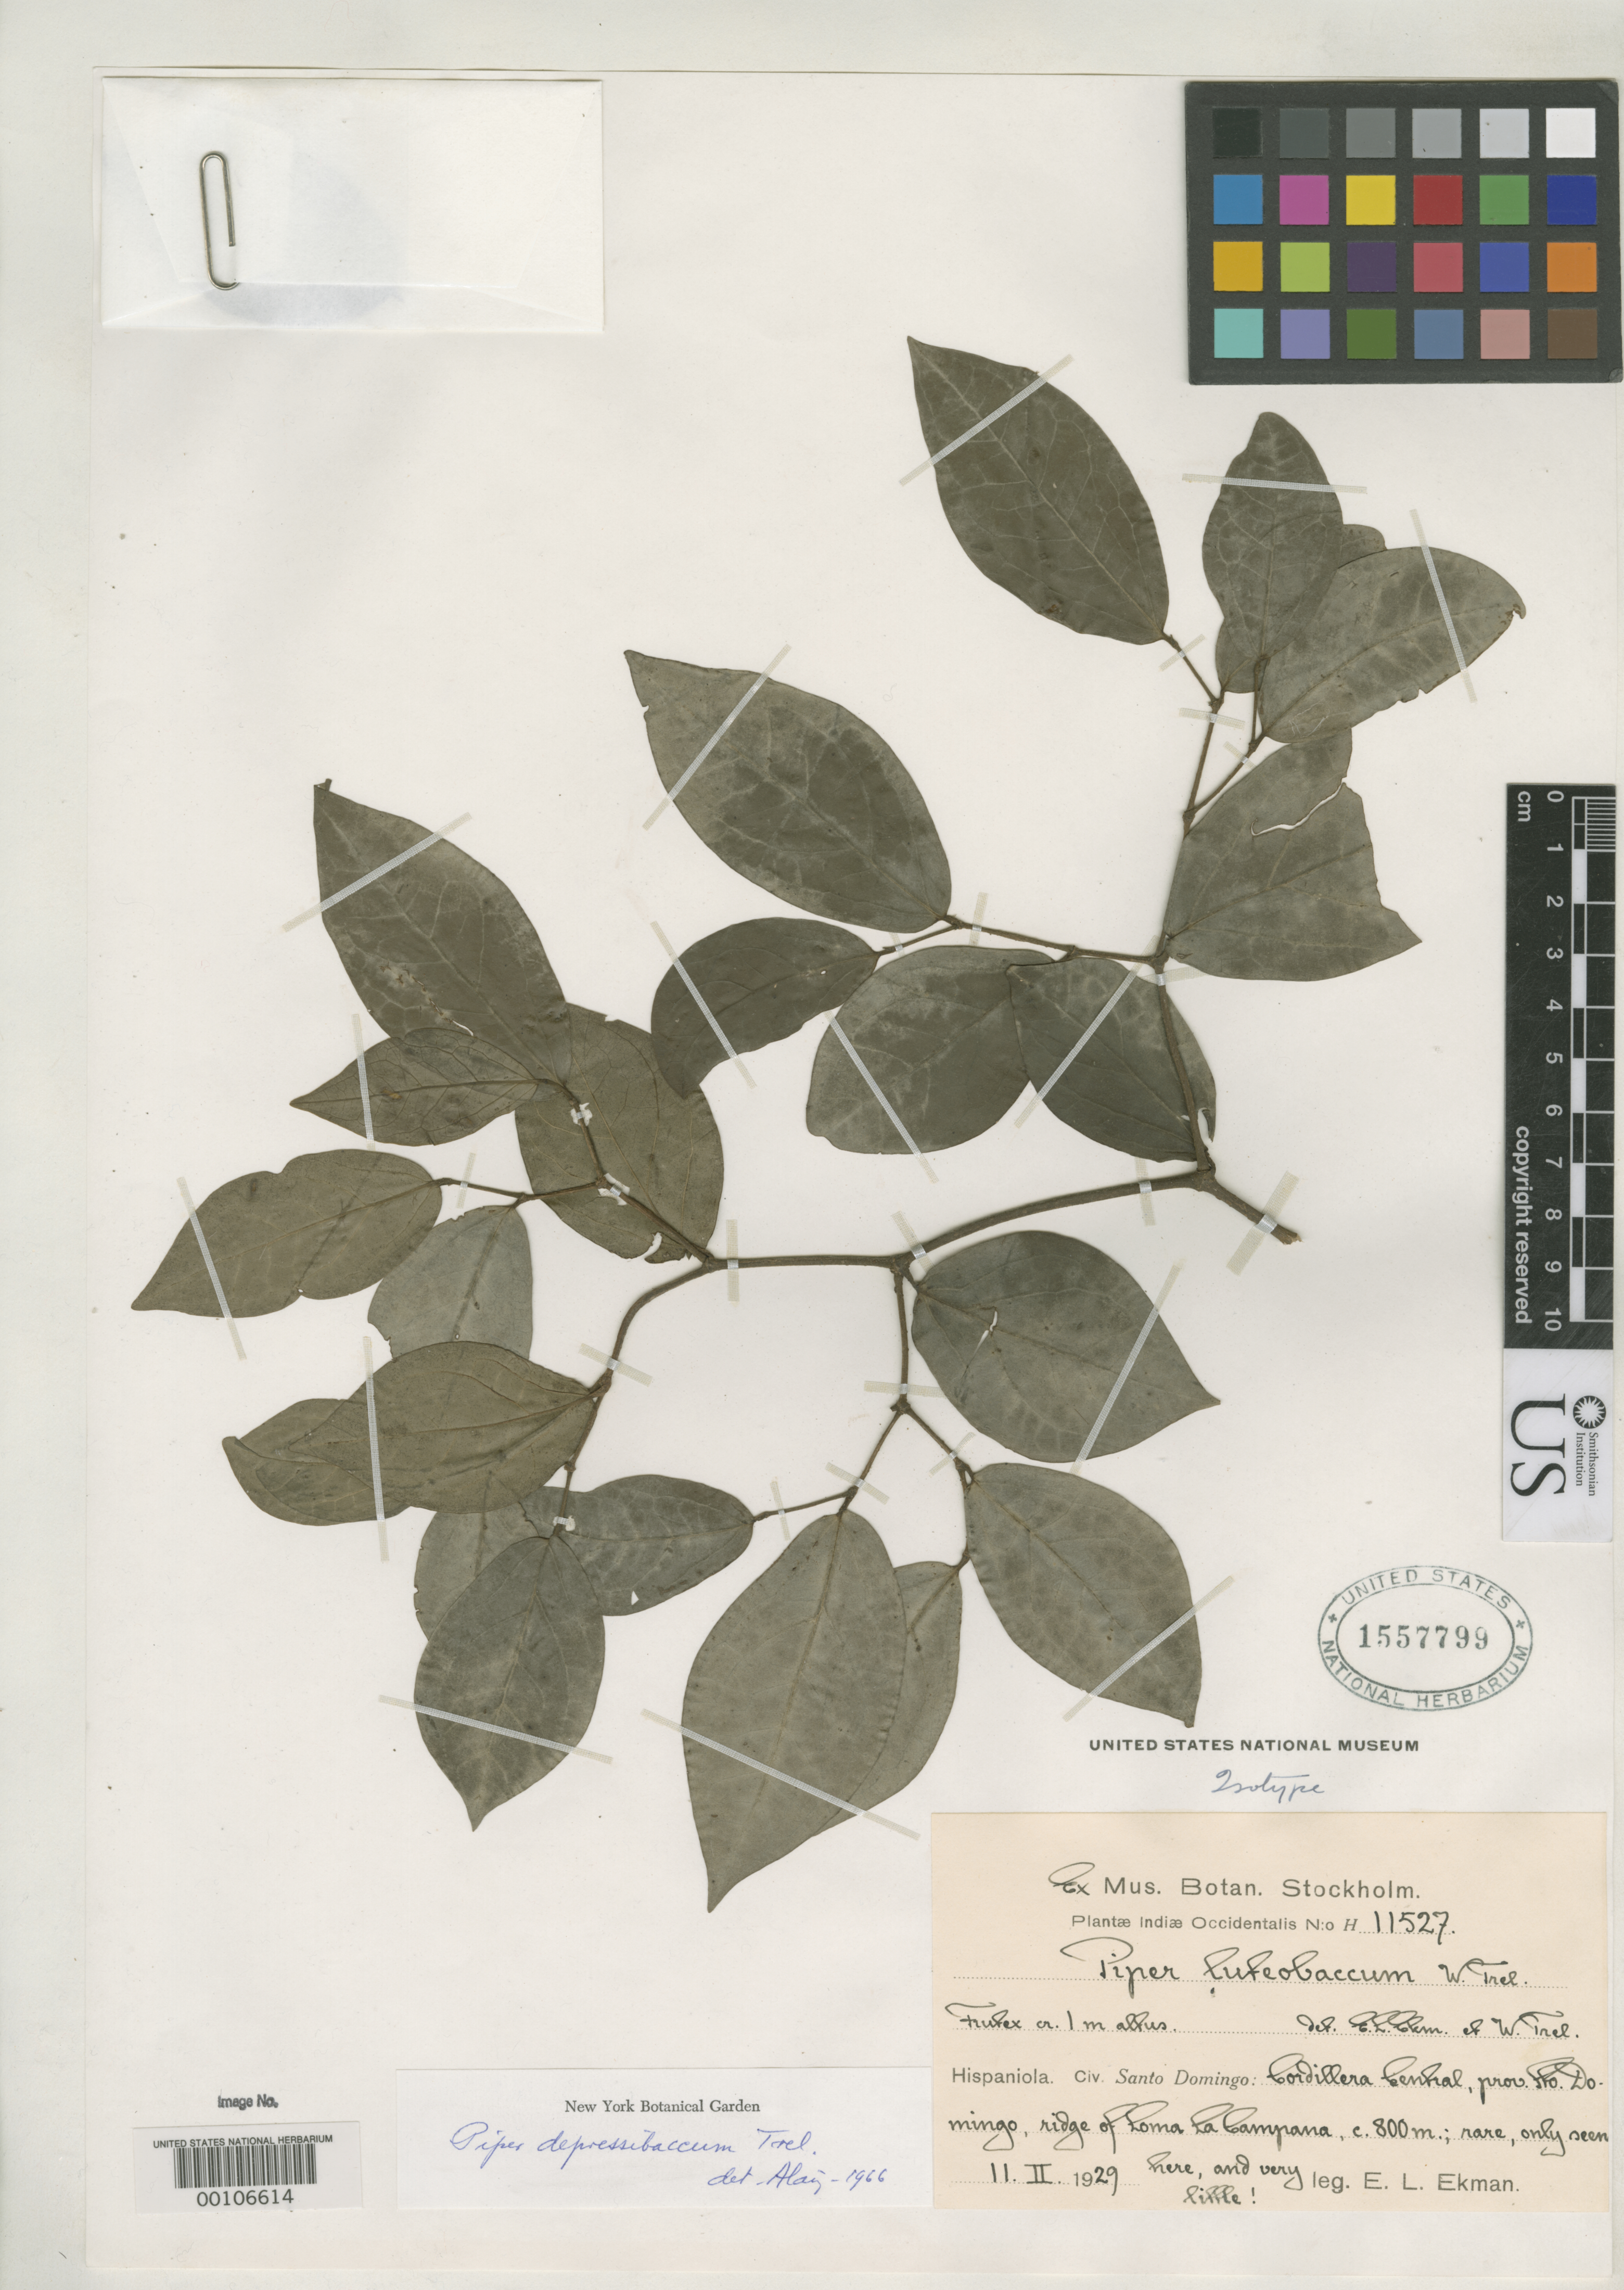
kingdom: Plantae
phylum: Tracheophyta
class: Magnoliopsida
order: Piperales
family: Piperaceae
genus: Piper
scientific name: Piper luteobaccum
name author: Trel.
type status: Isotype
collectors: E. L. Ekman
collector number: H 11527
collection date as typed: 11 Feb 1929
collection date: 1929-02-11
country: Dominican Republic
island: Hispaniola Island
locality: Loma La Campana.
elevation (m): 800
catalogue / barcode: US 1557799